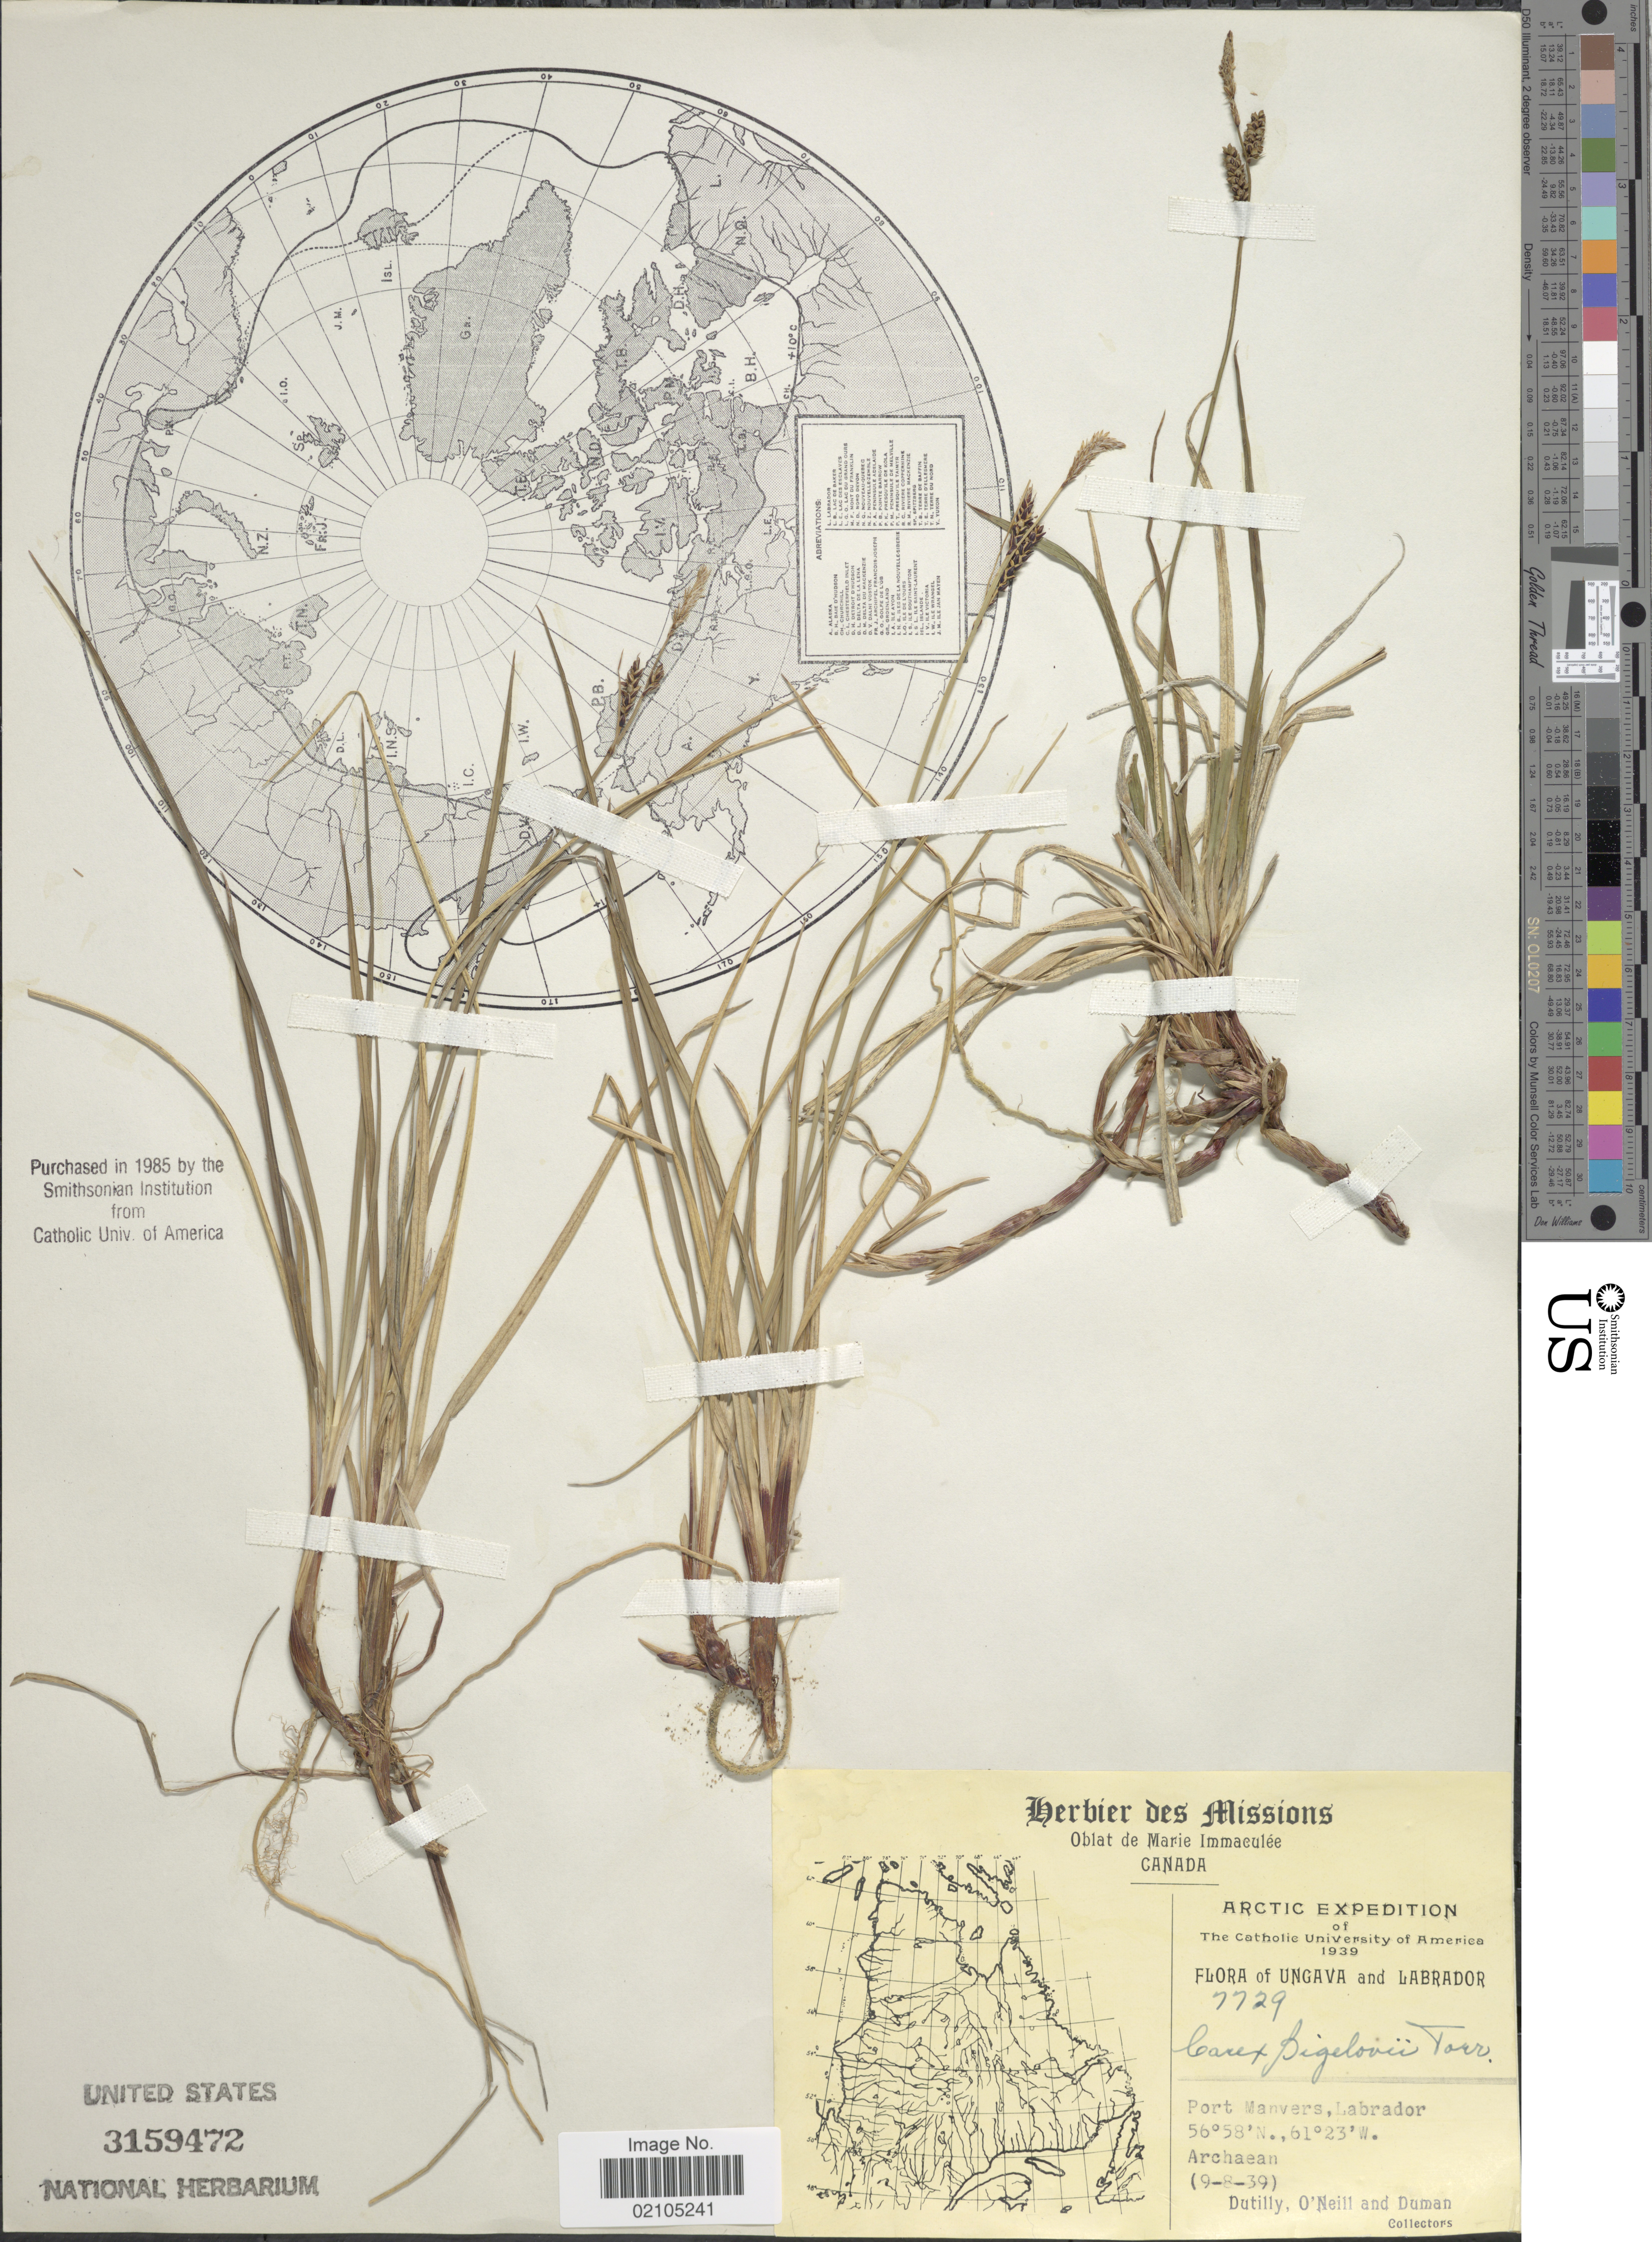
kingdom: Plantae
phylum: Tracheophyta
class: Liliopsida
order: Poales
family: Cyperaceae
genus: Carex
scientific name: Carex bigelowii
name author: Torr. ex Schwein.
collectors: -. Dutilly, -. O'Neill & -. Duman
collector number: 7729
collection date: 1939-08-09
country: Canada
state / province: Newfoundland and Labrador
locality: Arctic, Port Manvers, Labrador. Archaean.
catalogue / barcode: US 3159472